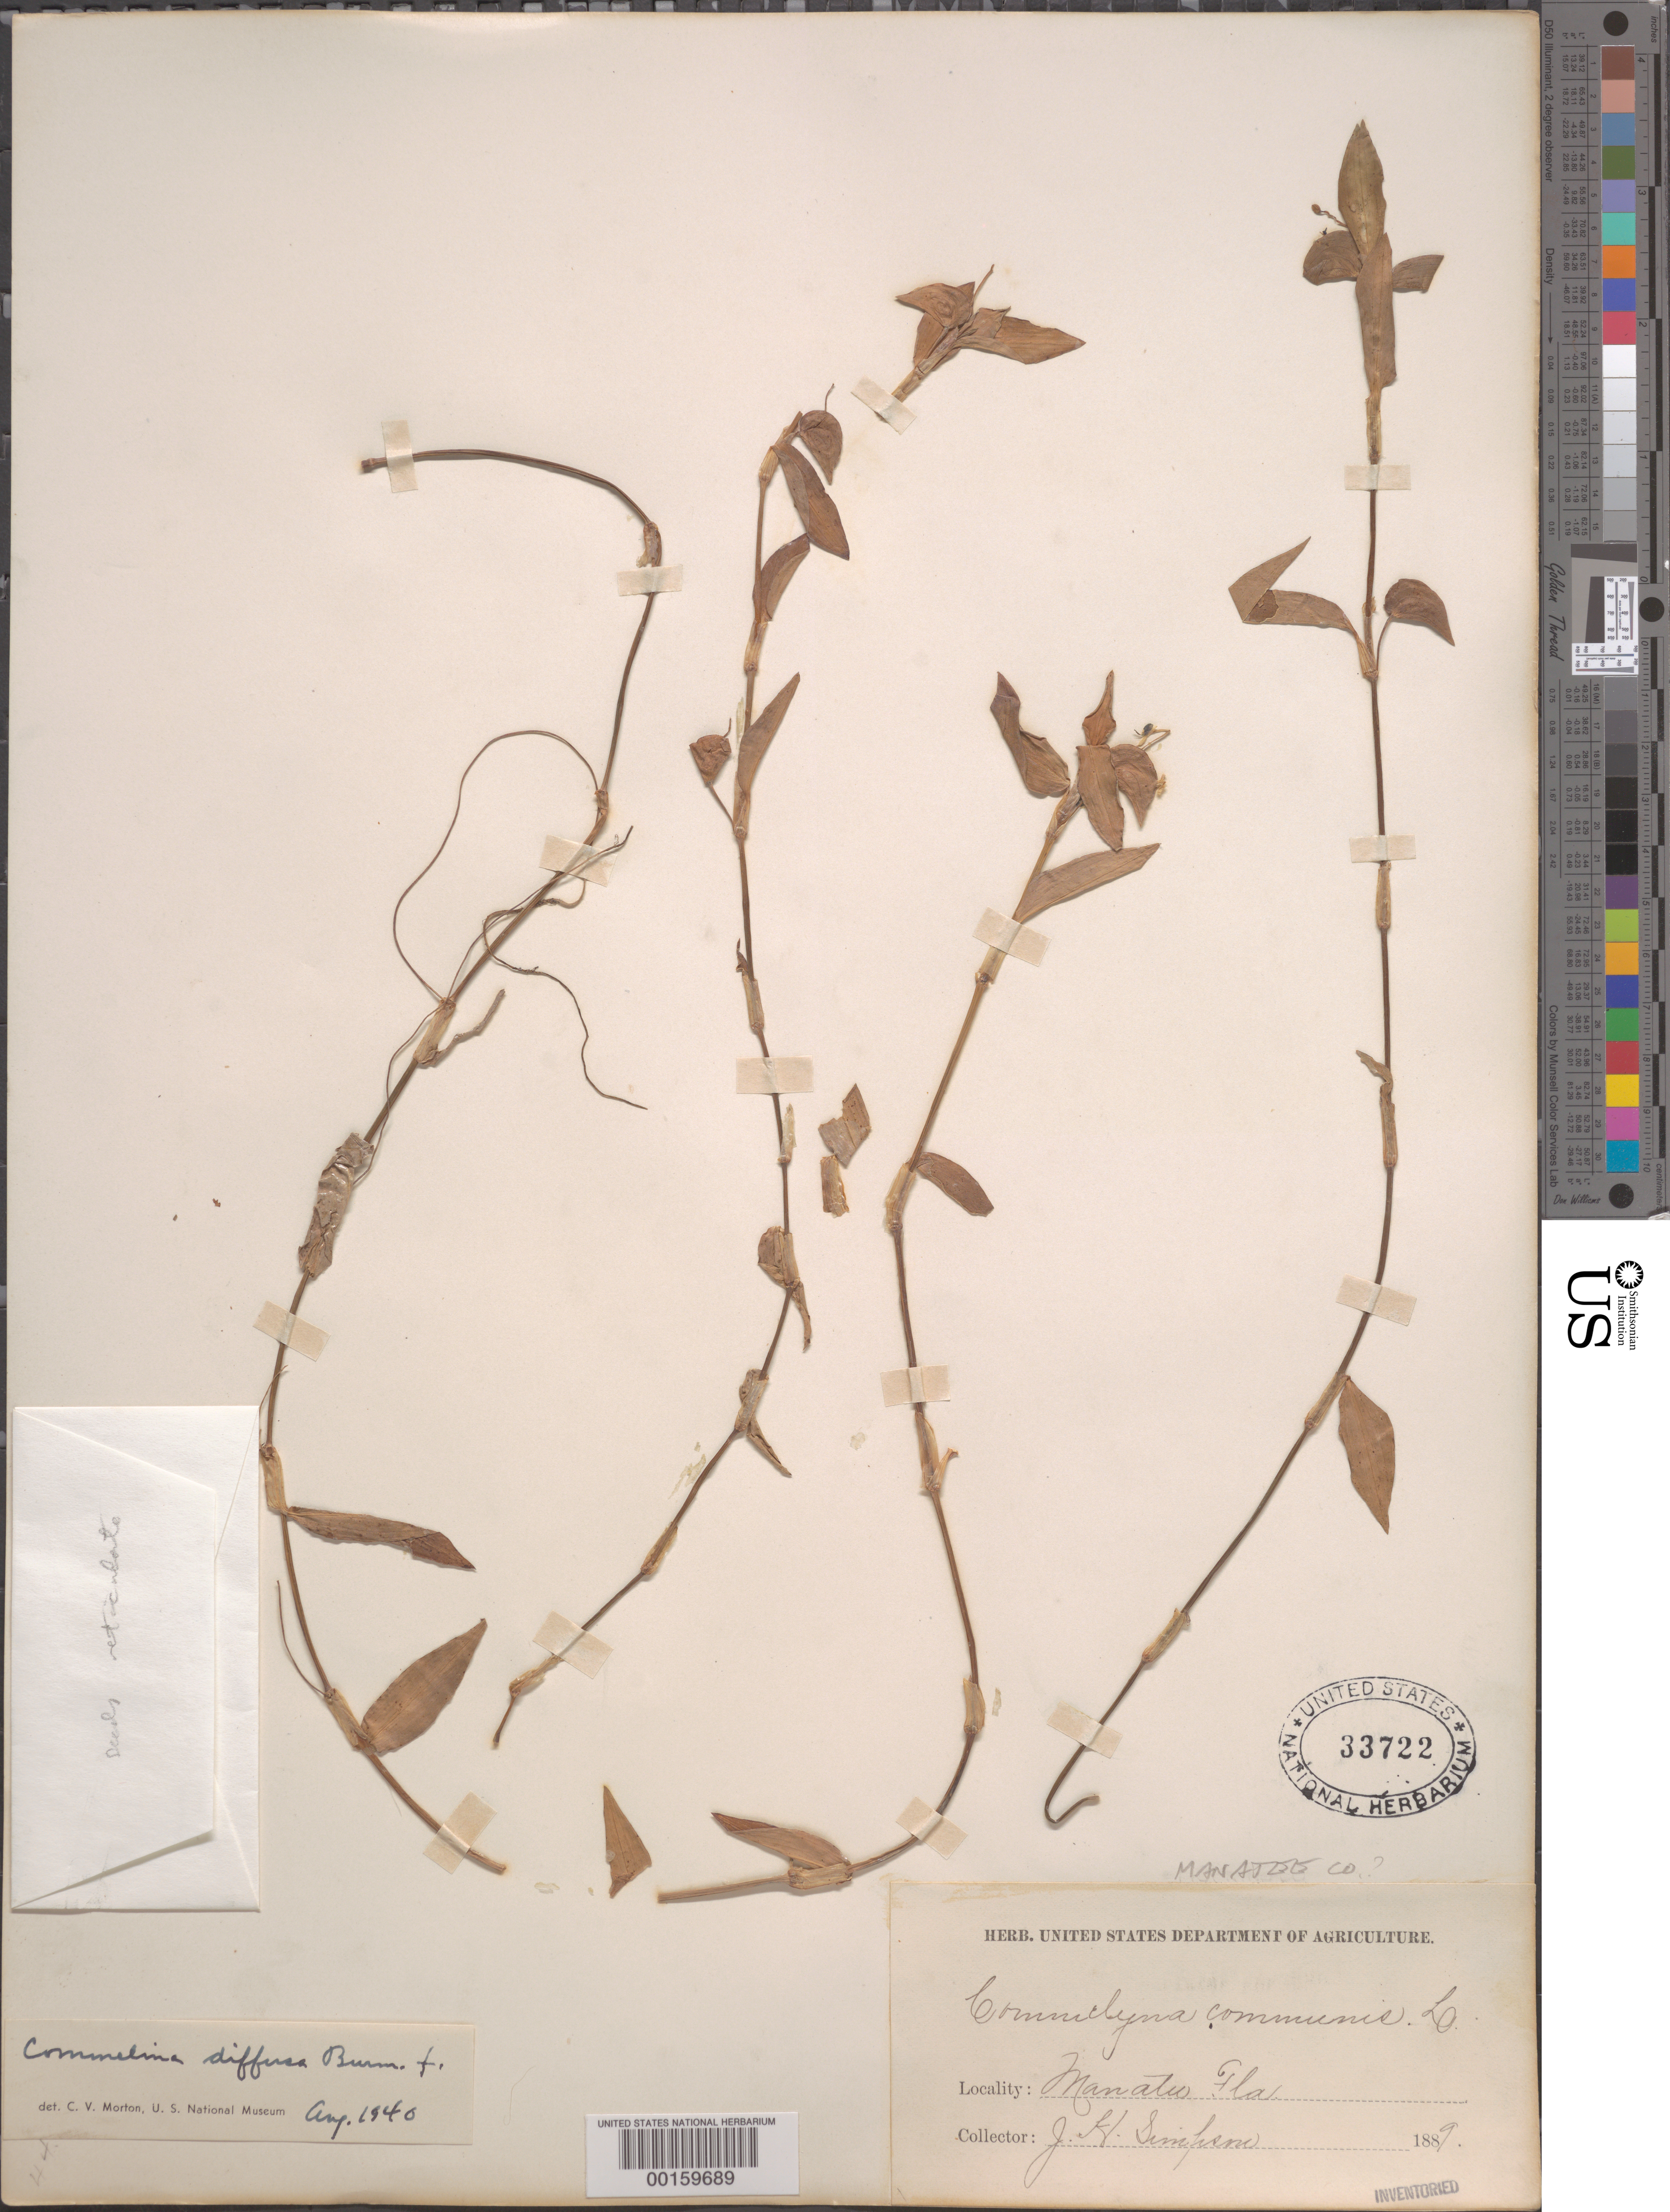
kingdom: Plantae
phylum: Tracheophyta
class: Liliopsida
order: Commelinales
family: Commelinaceae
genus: Commelina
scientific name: Commelina diffusa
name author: Burm. f.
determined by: Morton, C. V.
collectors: J. H. Simpson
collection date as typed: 1889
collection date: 1889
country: United States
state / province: Florida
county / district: Manatee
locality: Manatee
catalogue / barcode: US 33722